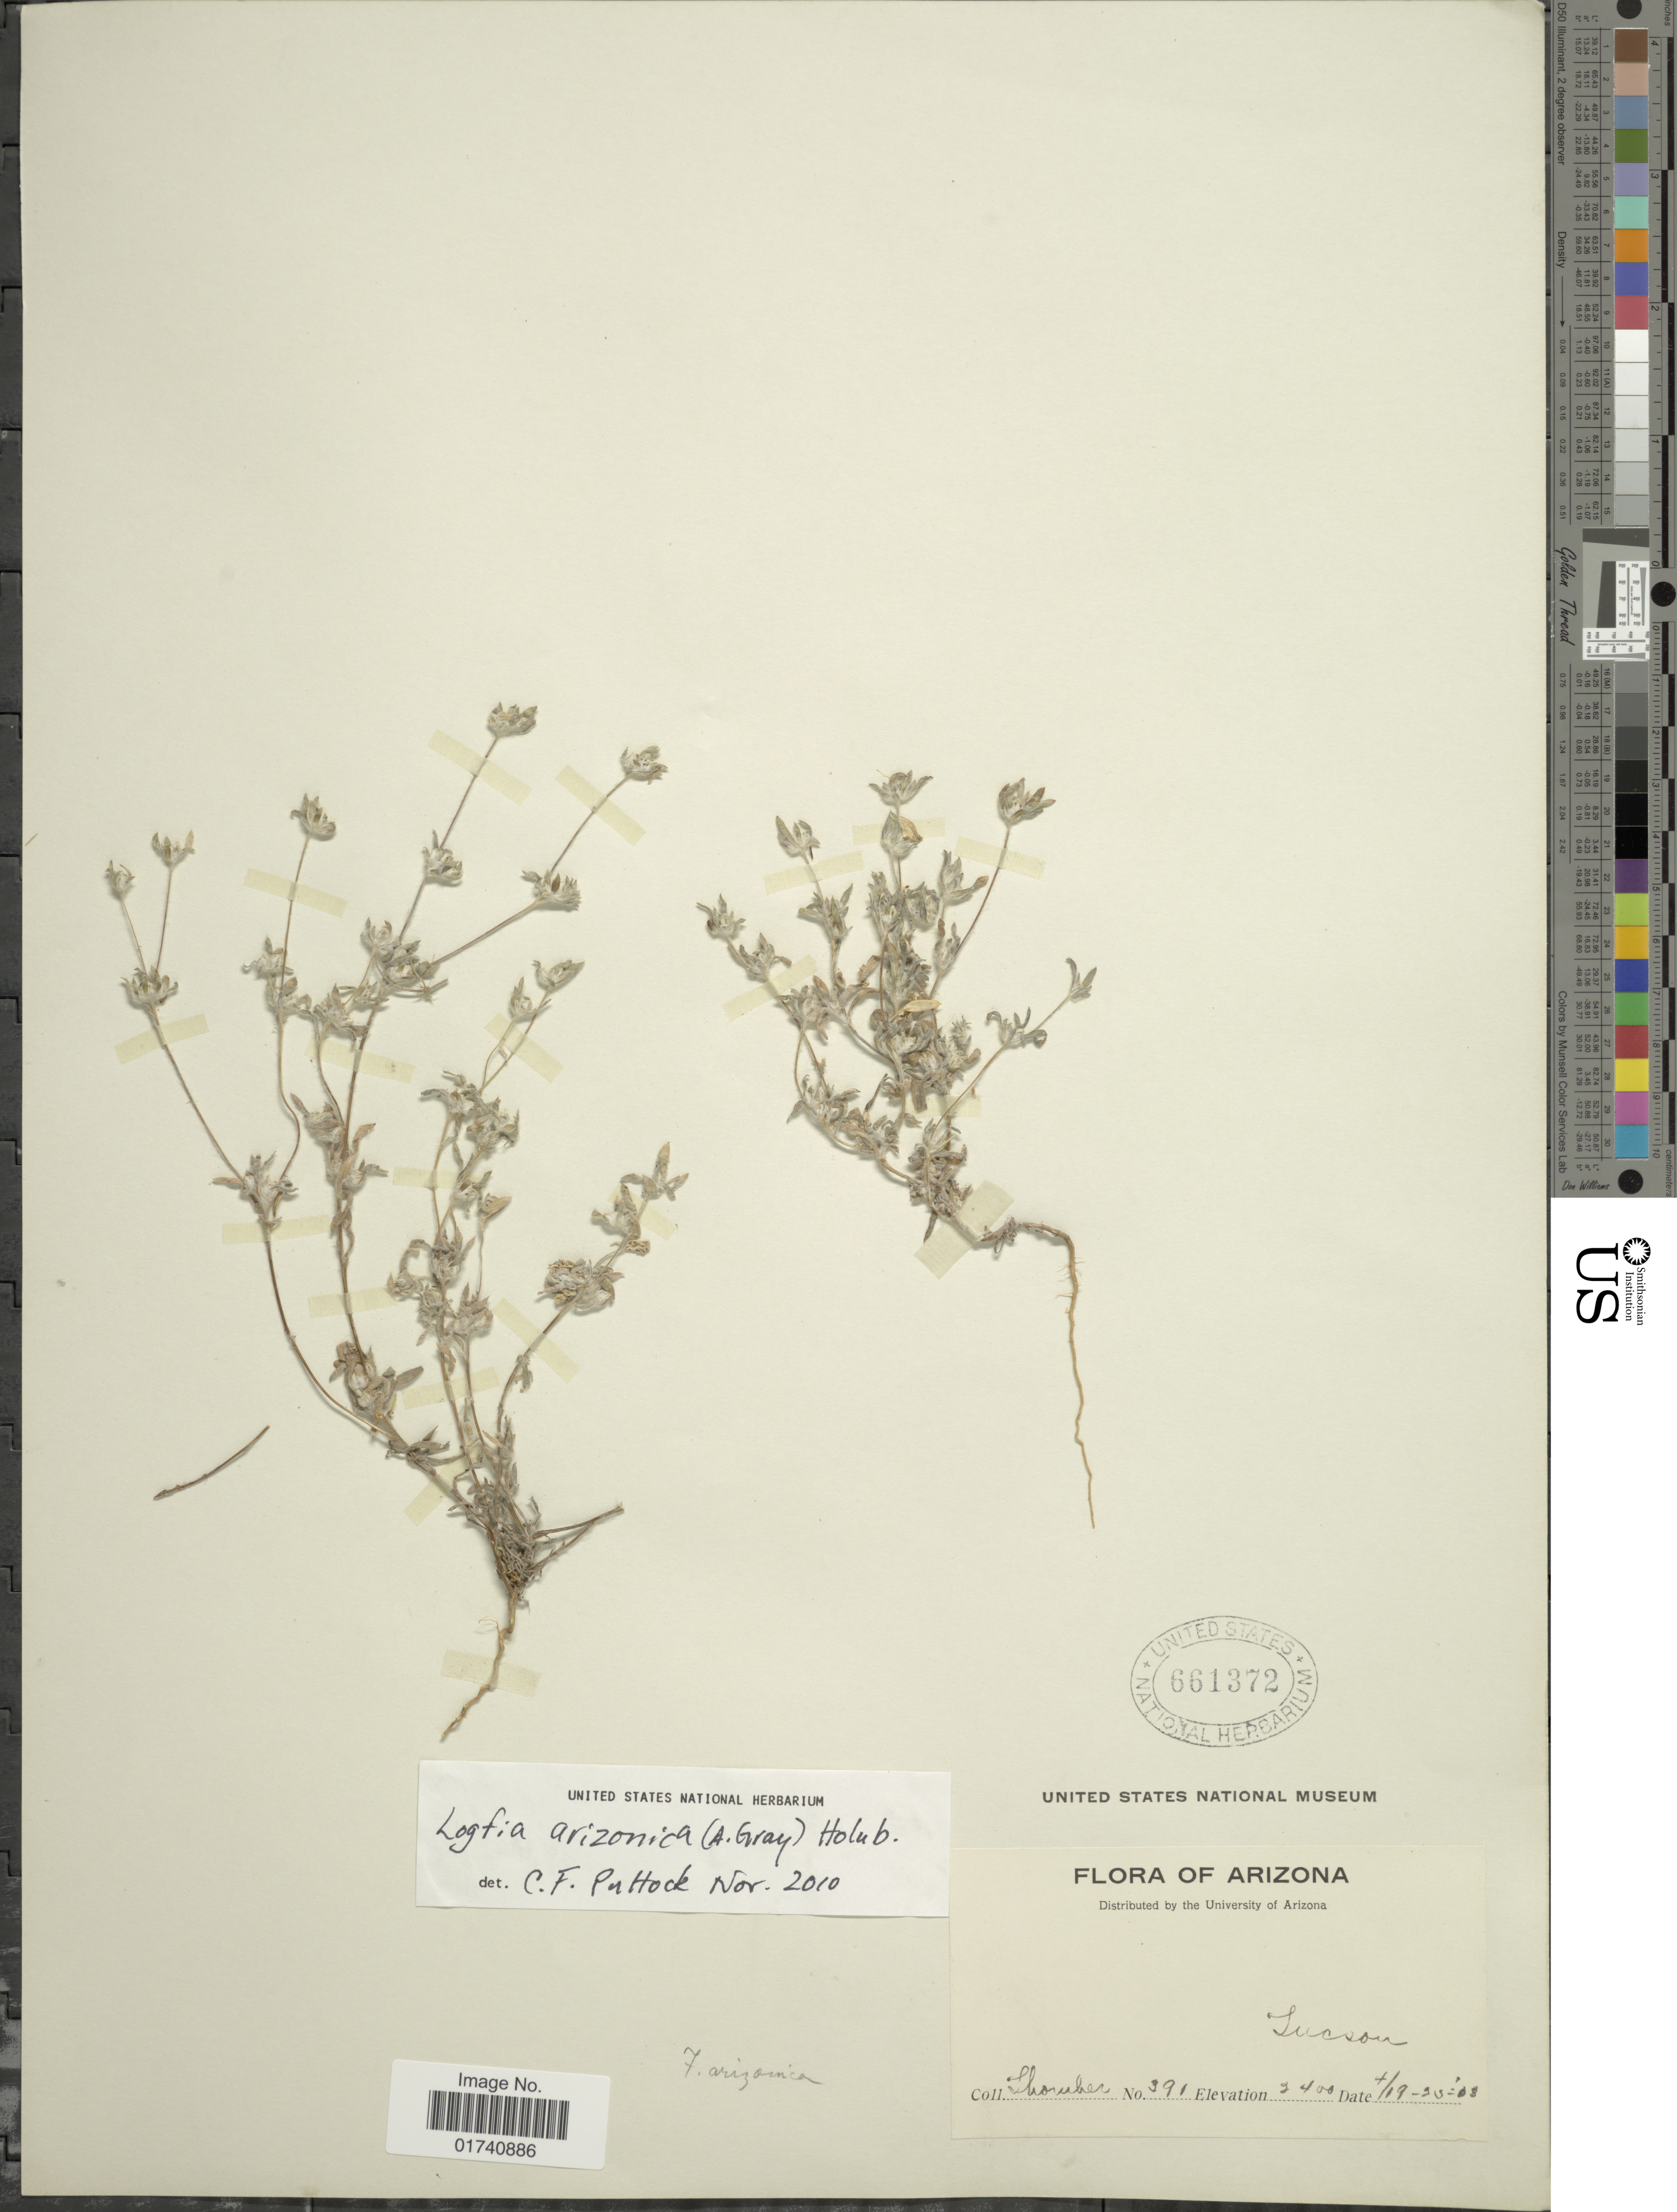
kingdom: Plantae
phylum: Tracheophyta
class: Magnoliopsida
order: Asterales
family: Asteraceae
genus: Logfia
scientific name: Logfia arizonica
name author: (A. Gray) Sch. Bip. & F.W. Schultz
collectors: Shomher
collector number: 391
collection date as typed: Transcribed d/m/y: 19/4/3 to 25/4/3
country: United States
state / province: Arizona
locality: Tucson.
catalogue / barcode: US 661372